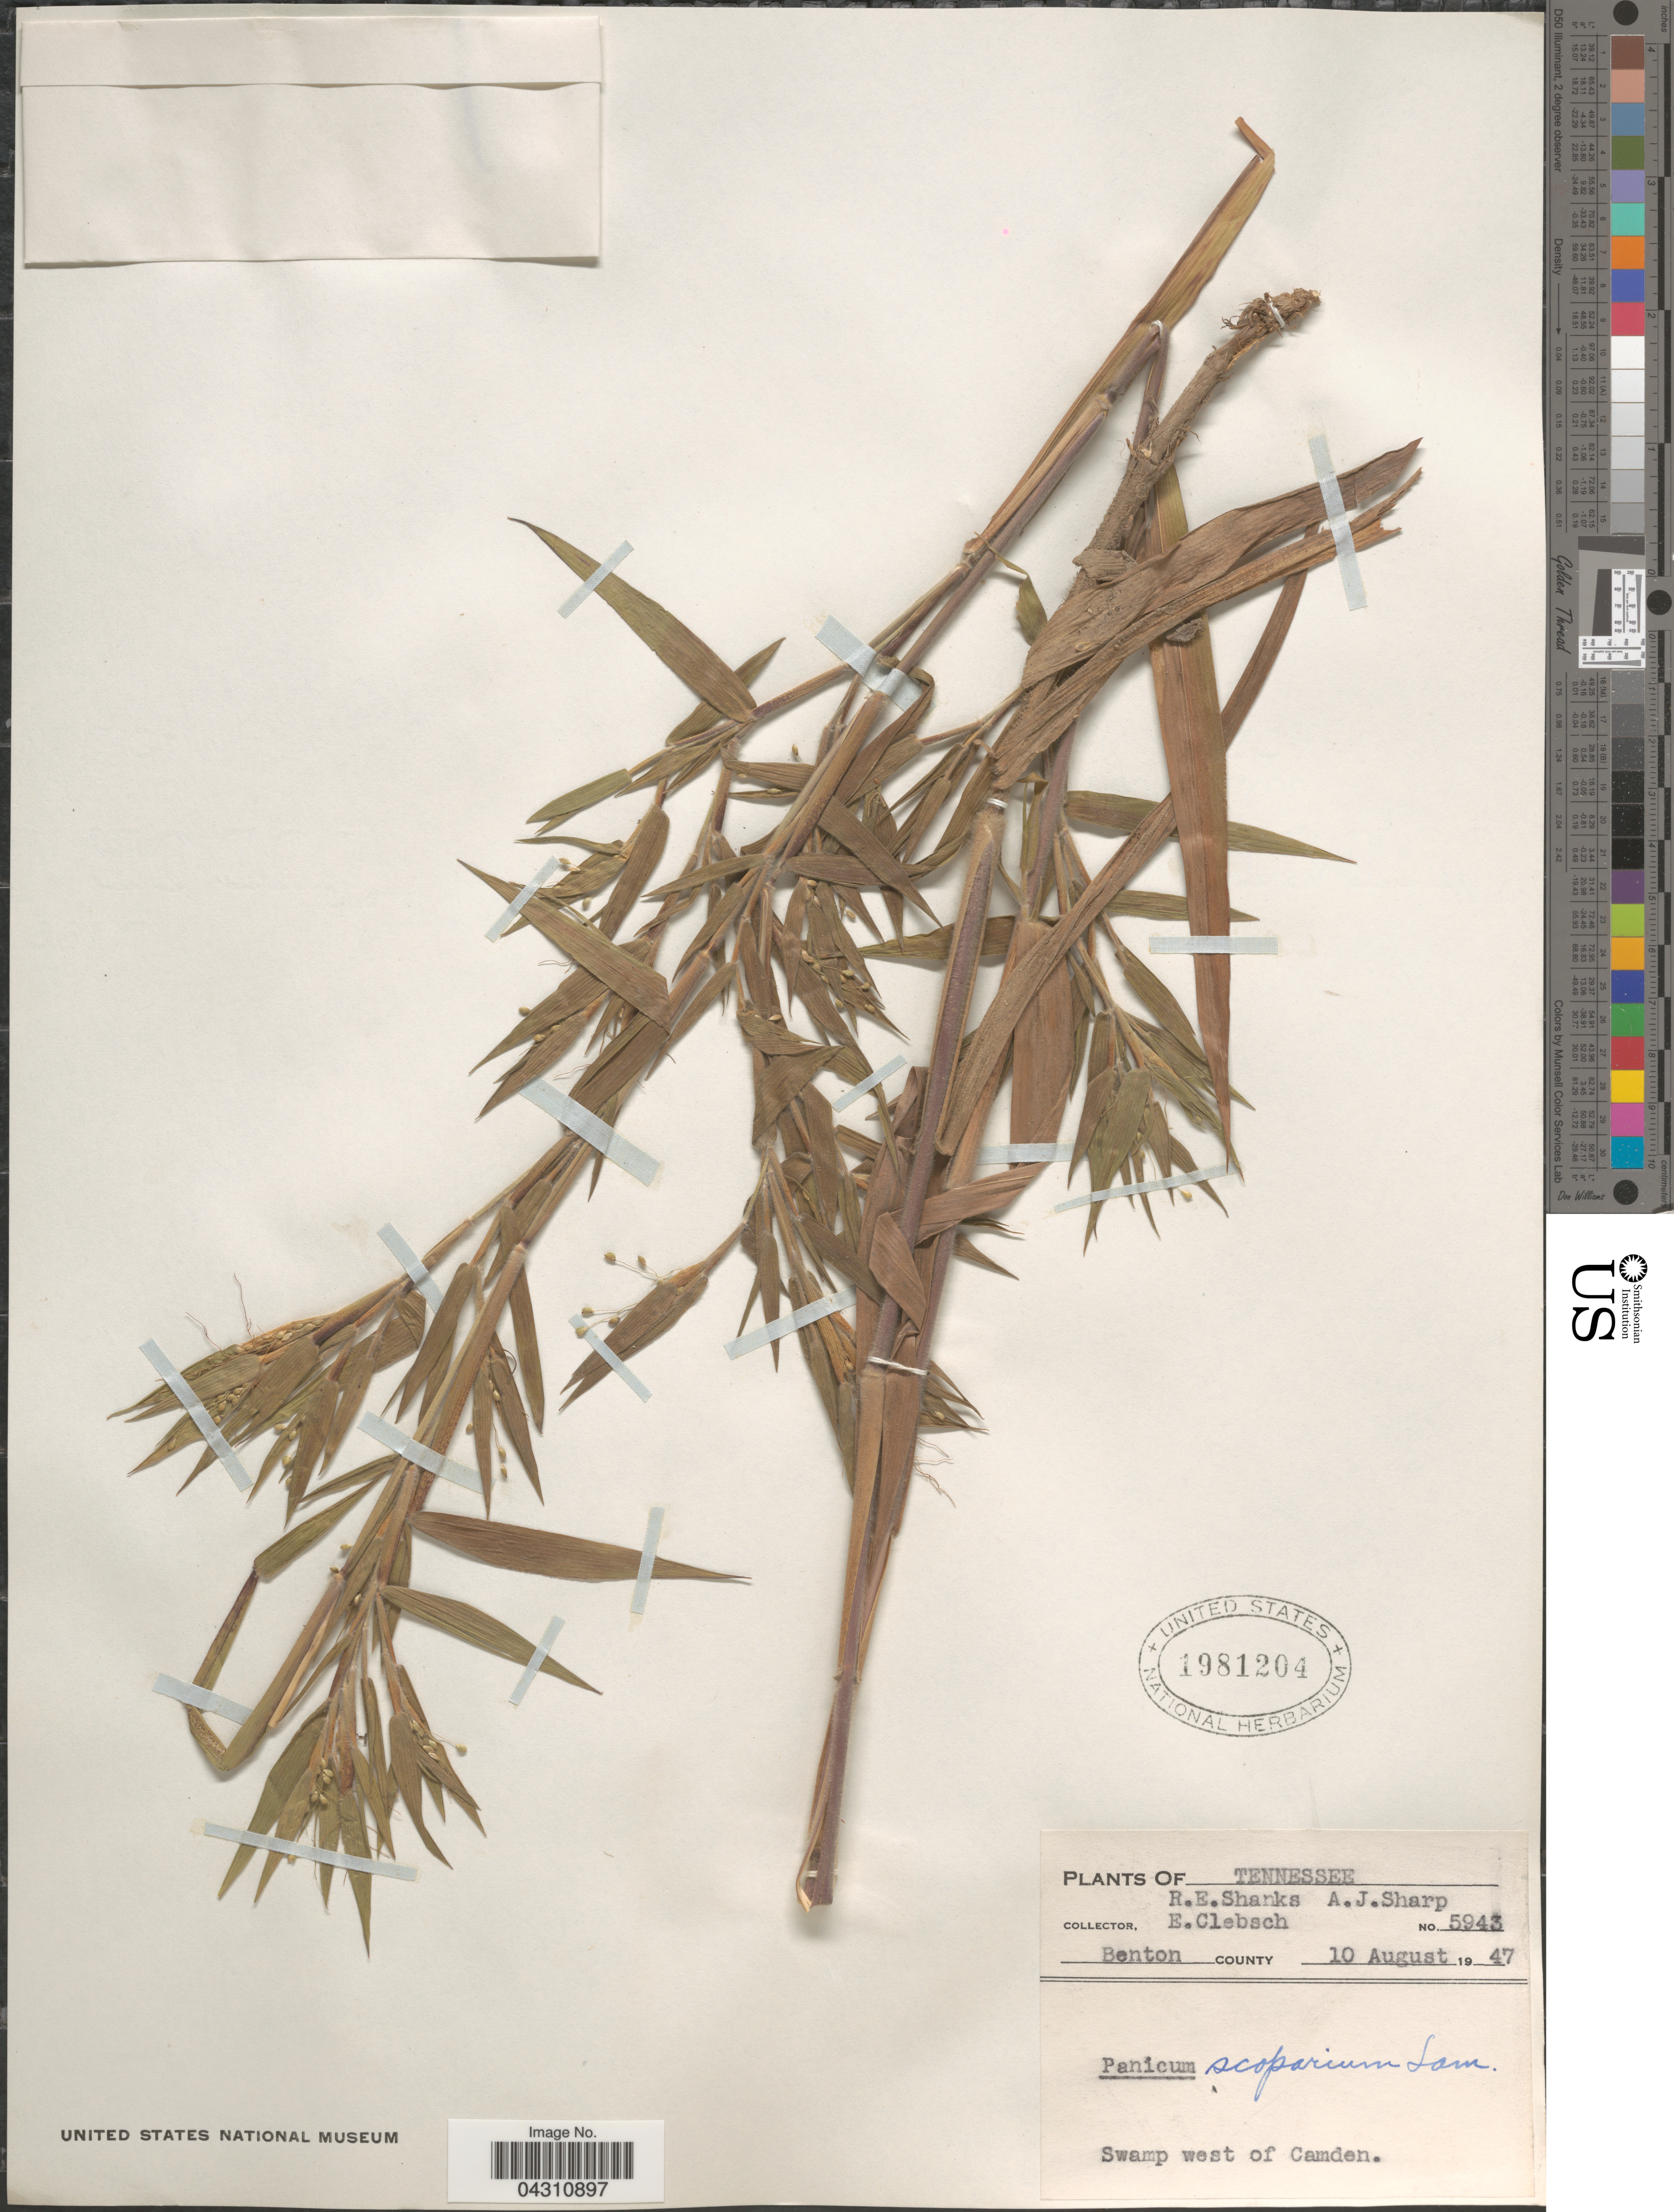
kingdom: Plantae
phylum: Tracheophyta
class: Liliopsida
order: Poales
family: Poaceae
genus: Dichanthelium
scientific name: Dichanthelium scoparium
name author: (Lam.) Gould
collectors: R. Shanks, A. J. Sharp & E. Clebsch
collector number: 5943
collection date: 1947-08-10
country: United States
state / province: Tennessee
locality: Benton County. Swamp west of Camden.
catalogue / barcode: US 1981204